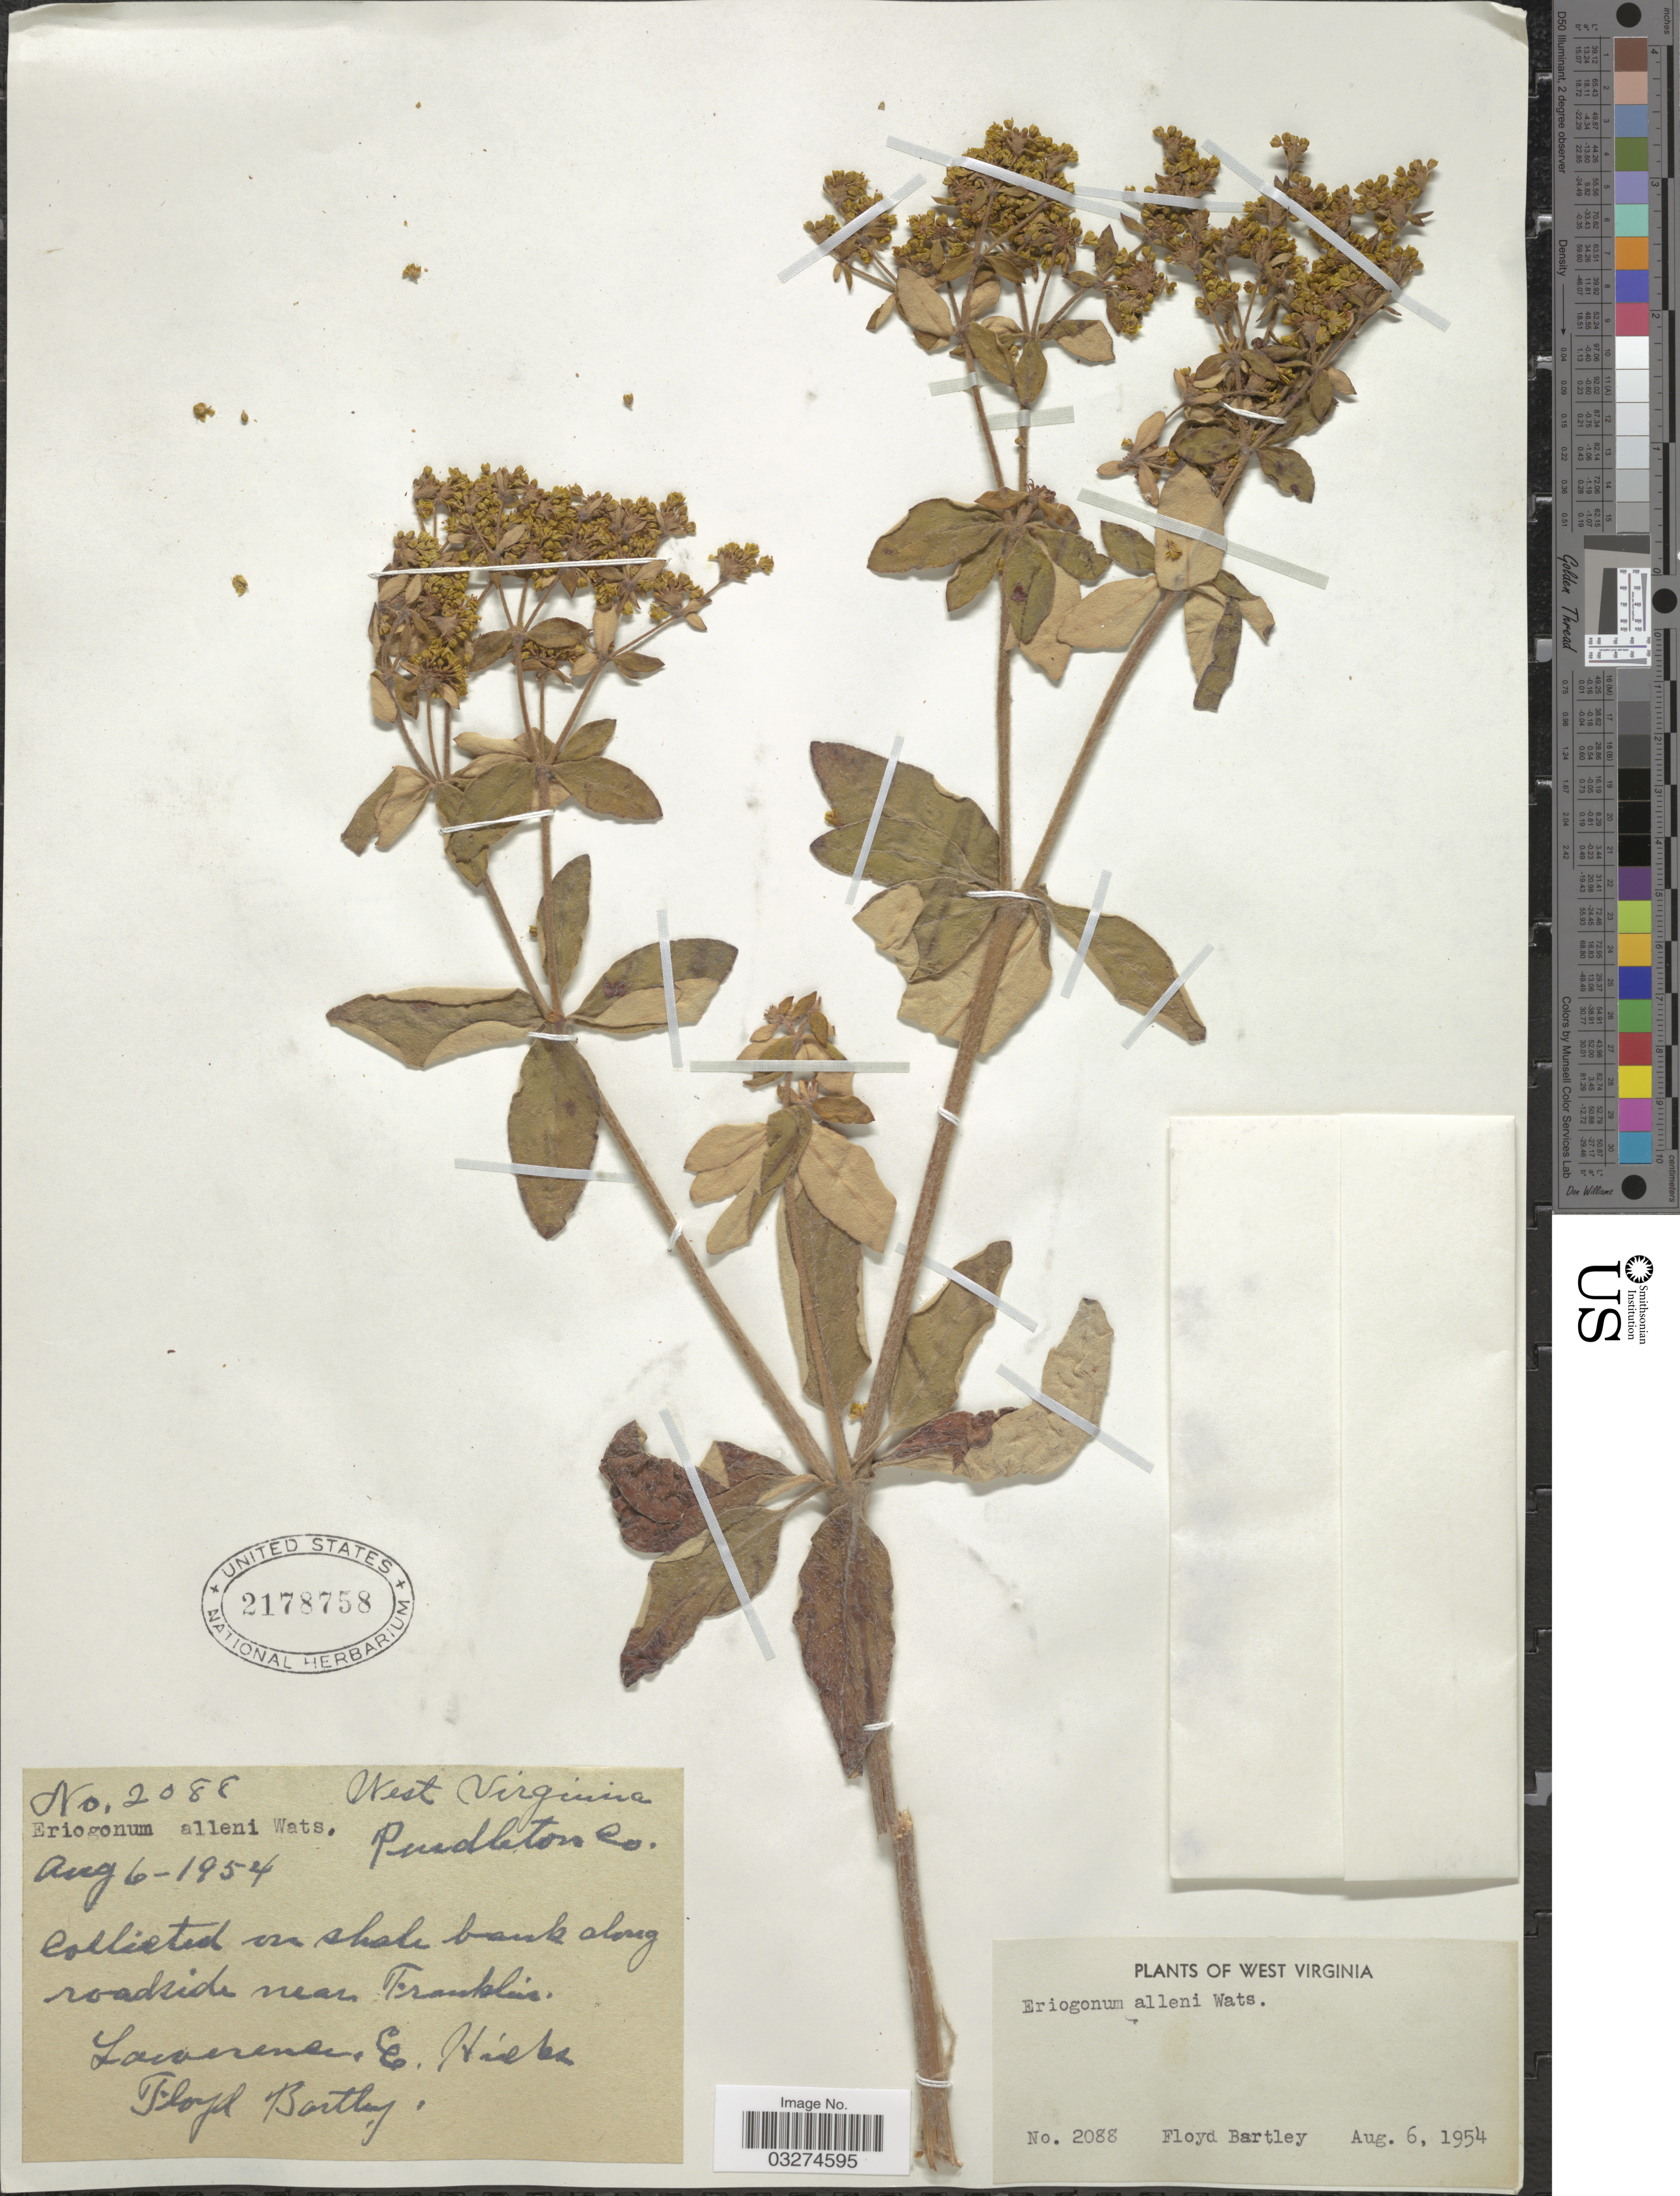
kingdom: Plantae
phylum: Tracheophyta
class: Magnoliopsida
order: Caryophyllales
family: Polygonaceae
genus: Eriogonum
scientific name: Eriogonum alleni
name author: S. Watson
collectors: L. E. Hicks & F. Bartley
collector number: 2088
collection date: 1954-08-06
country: United States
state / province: West Virginia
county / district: Pendleton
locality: Pendleton Co. Bank along roadside near Franklin.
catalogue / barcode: US 2178758